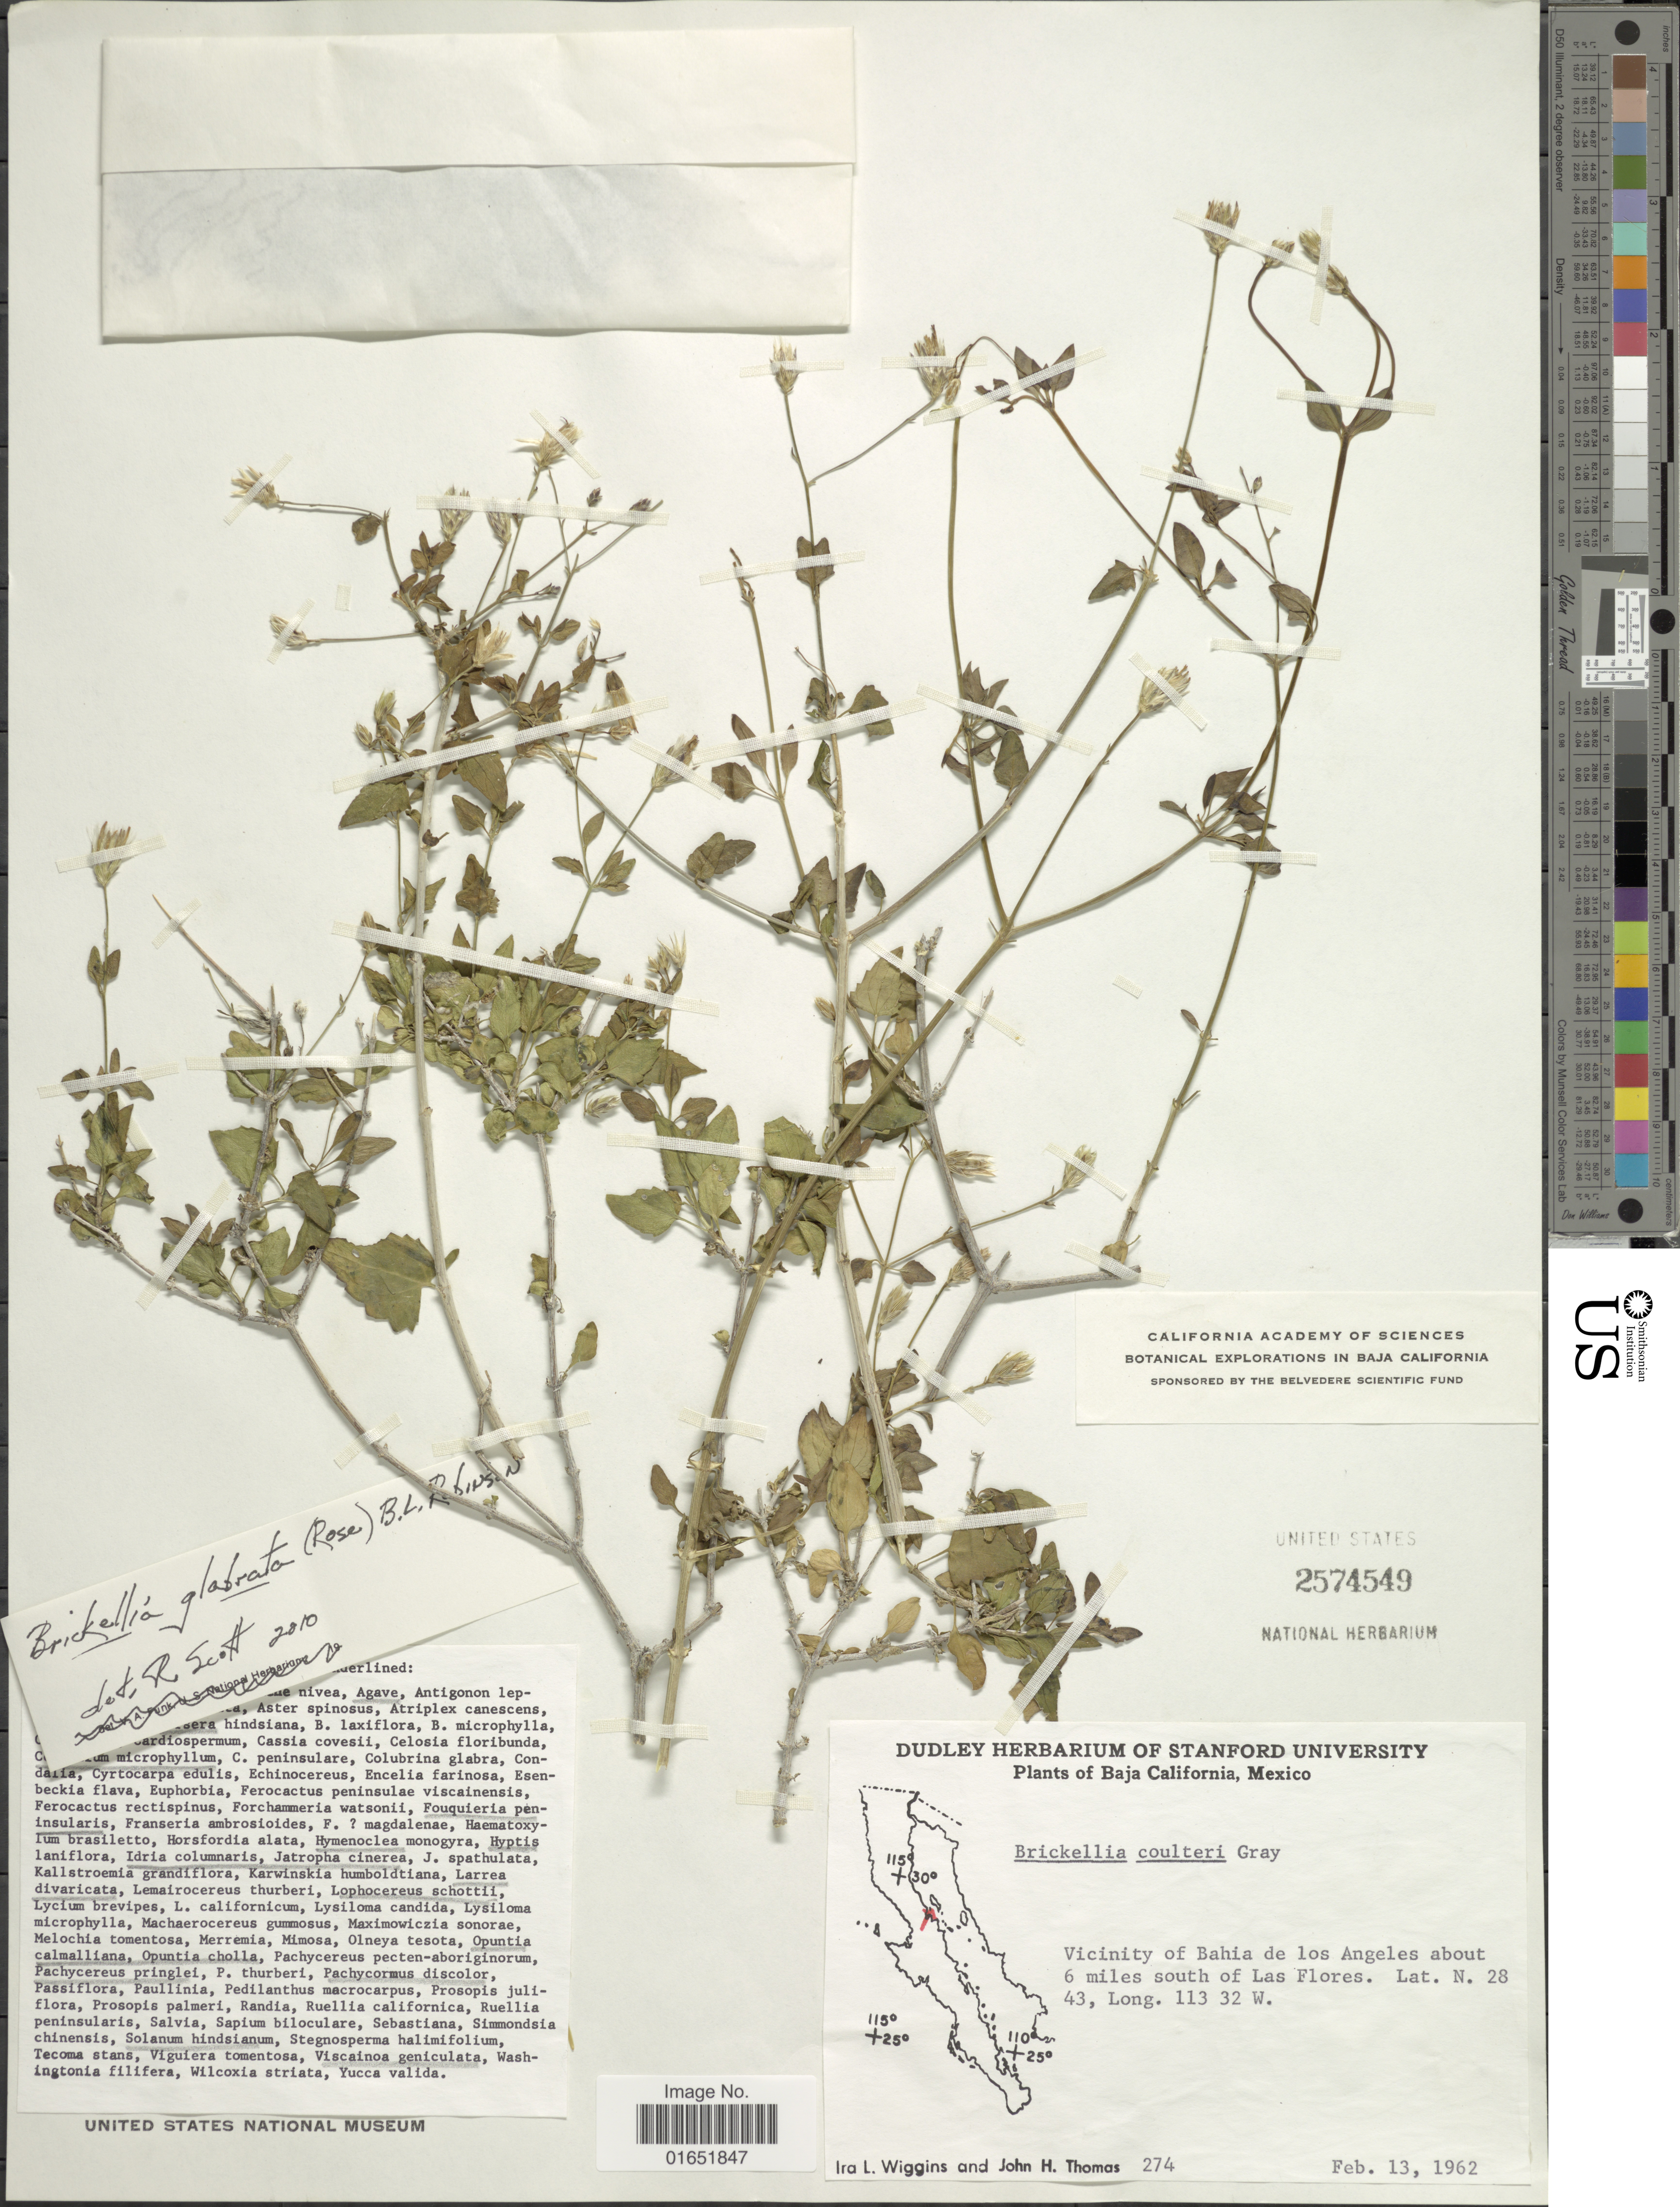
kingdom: Plantae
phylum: Tracheophyta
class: Magnoliopsida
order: Asterales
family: Asteraceae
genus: Brickellia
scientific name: Brickellia glabrata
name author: (Rose) B.L. Rob.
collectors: I. L. Wiggins & J. H. Thomas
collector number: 274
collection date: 1962-02-13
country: Mexico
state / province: Baja California Norte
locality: Vicinity of Bahia de los Angeles about 6 miles south of Las Flores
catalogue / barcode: US 2574549